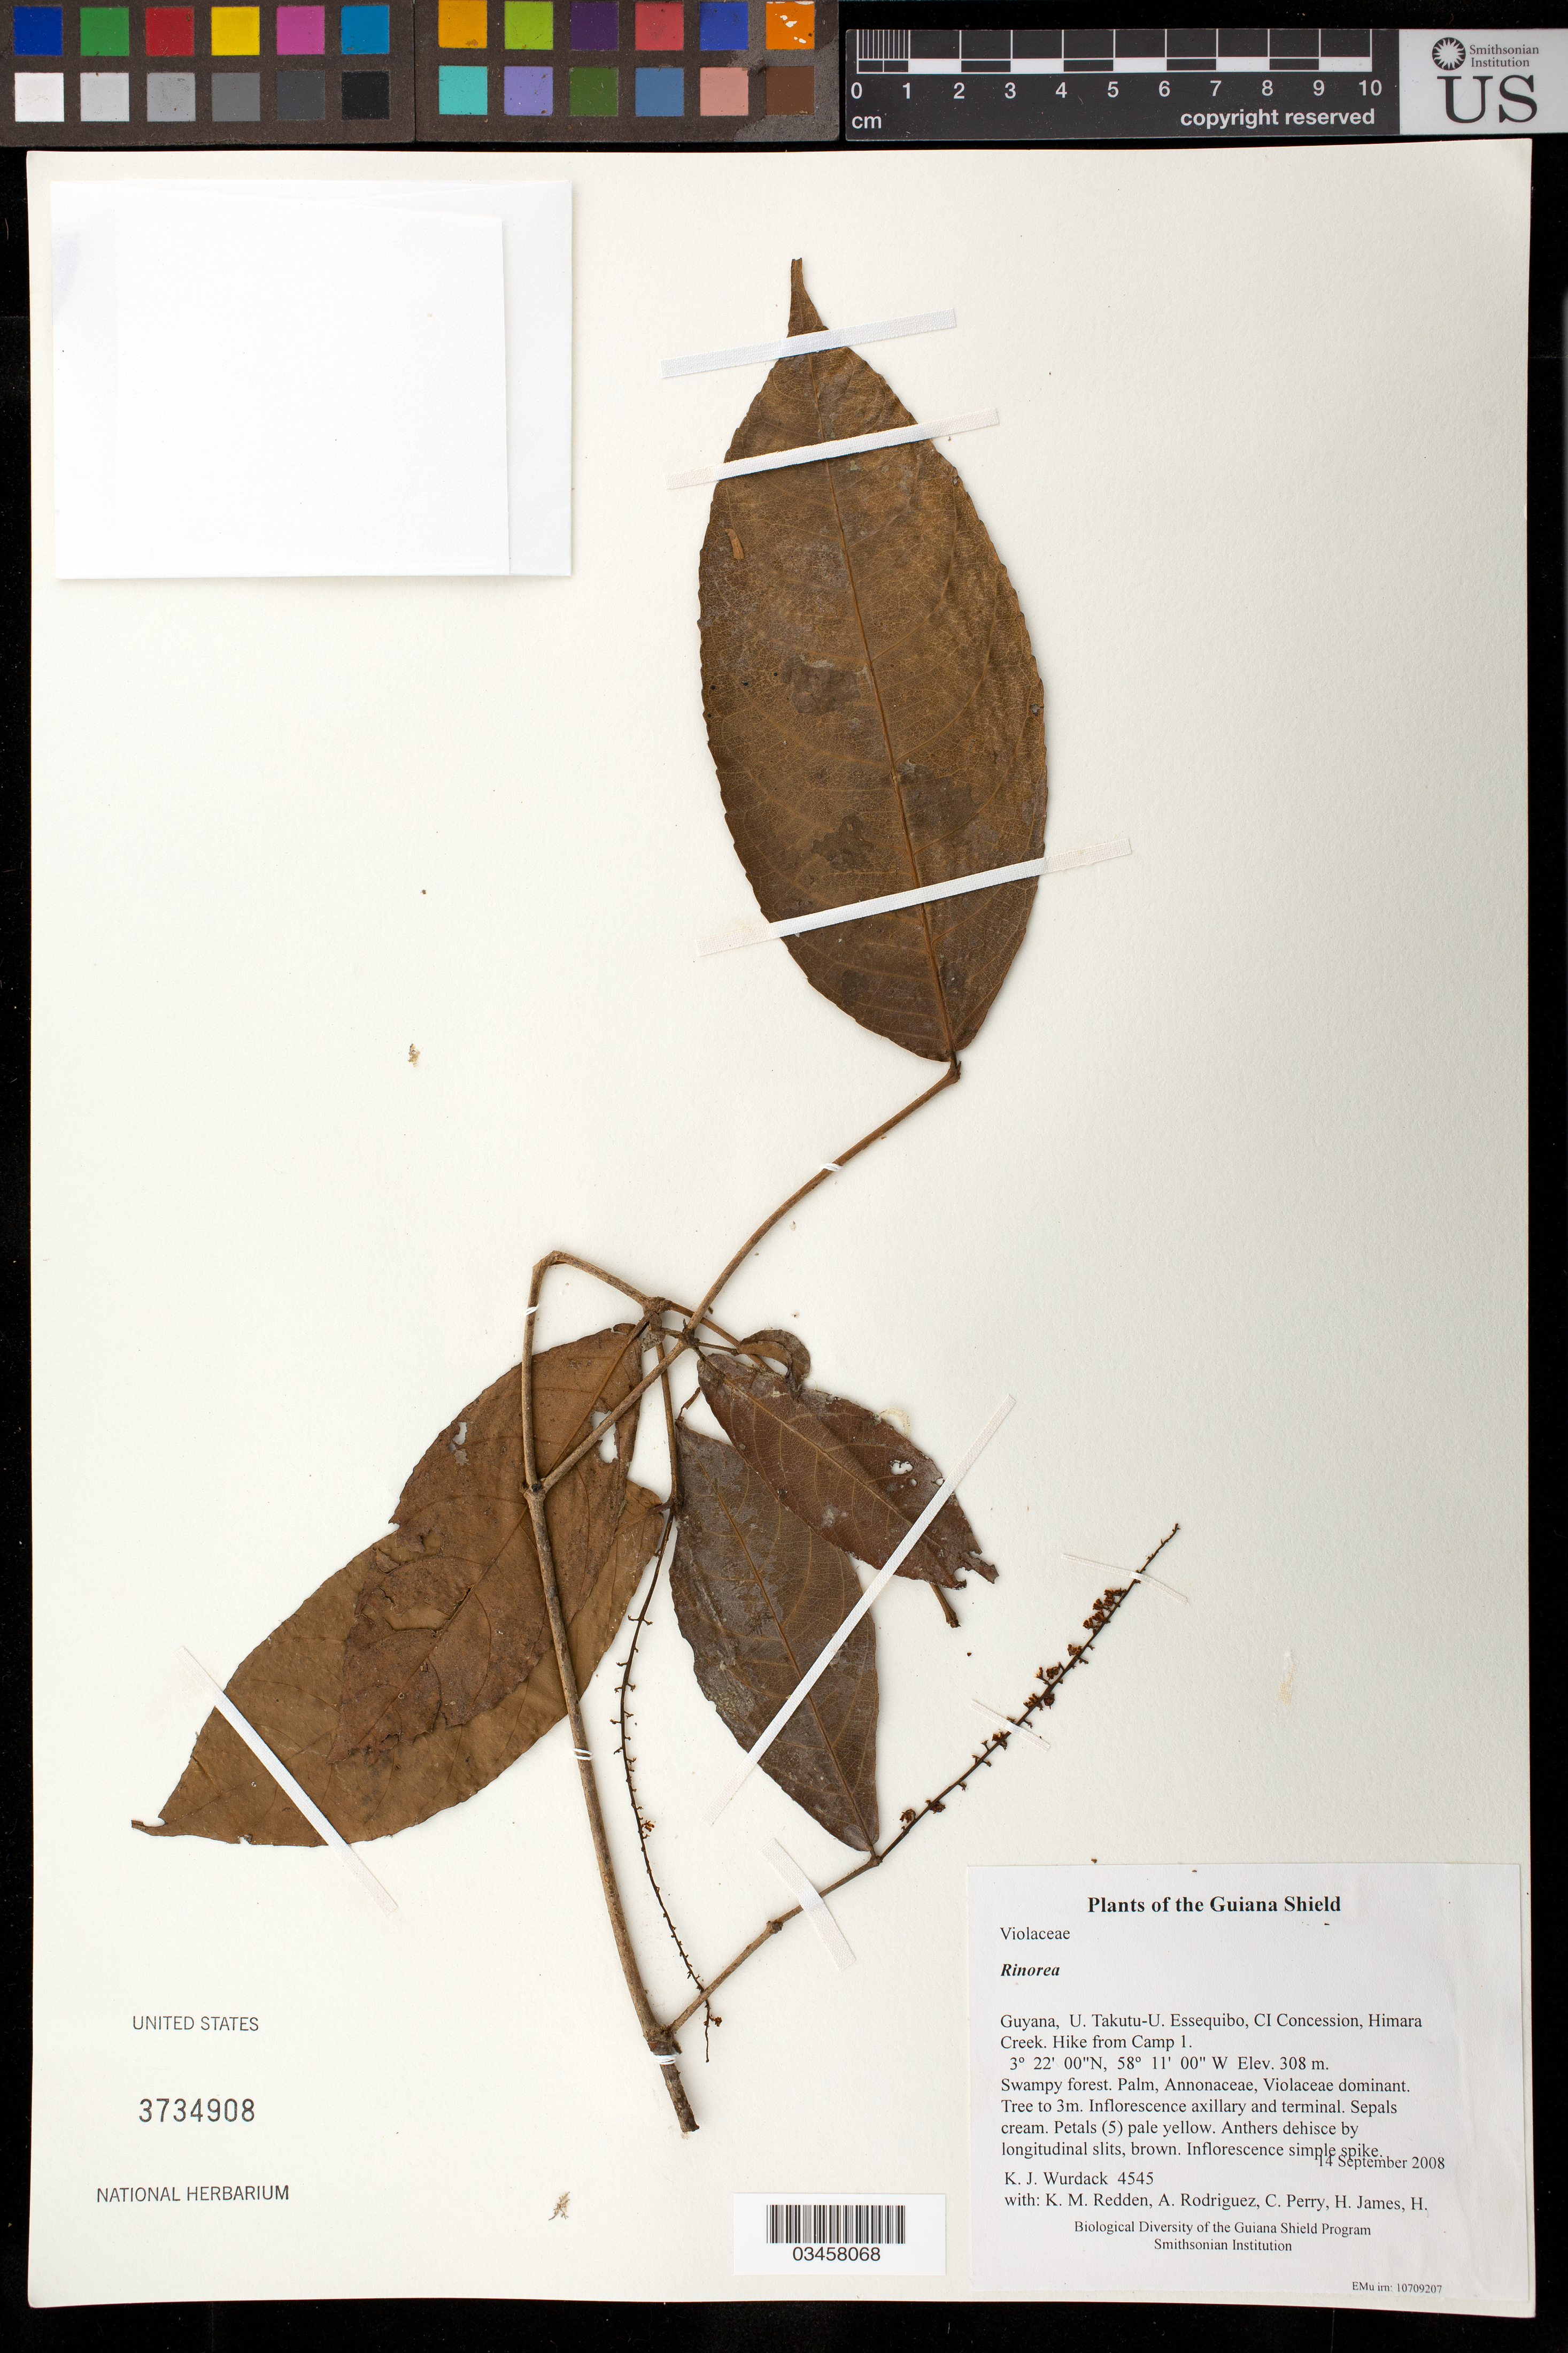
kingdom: Plantae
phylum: Tracheophyta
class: Magnoliopsida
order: Malpighiales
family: Violaceae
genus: Rinorea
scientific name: Rinorea sp.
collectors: K. Wurdack, K. M. Redden, A. Rodriguez, C. Perry, H. James, H. Simon & P. Ragnauth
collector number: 4545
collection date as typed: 14 September 2008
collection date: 2008-09-14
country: Guyana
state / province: U. Takutu-U. Essequibo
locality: CI Concession, Himara Creek. Hike from Camp 1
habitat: Swampy forest. Palm, Annonaceae, Violaceae dominant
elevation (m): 308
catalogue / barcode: US 3734908